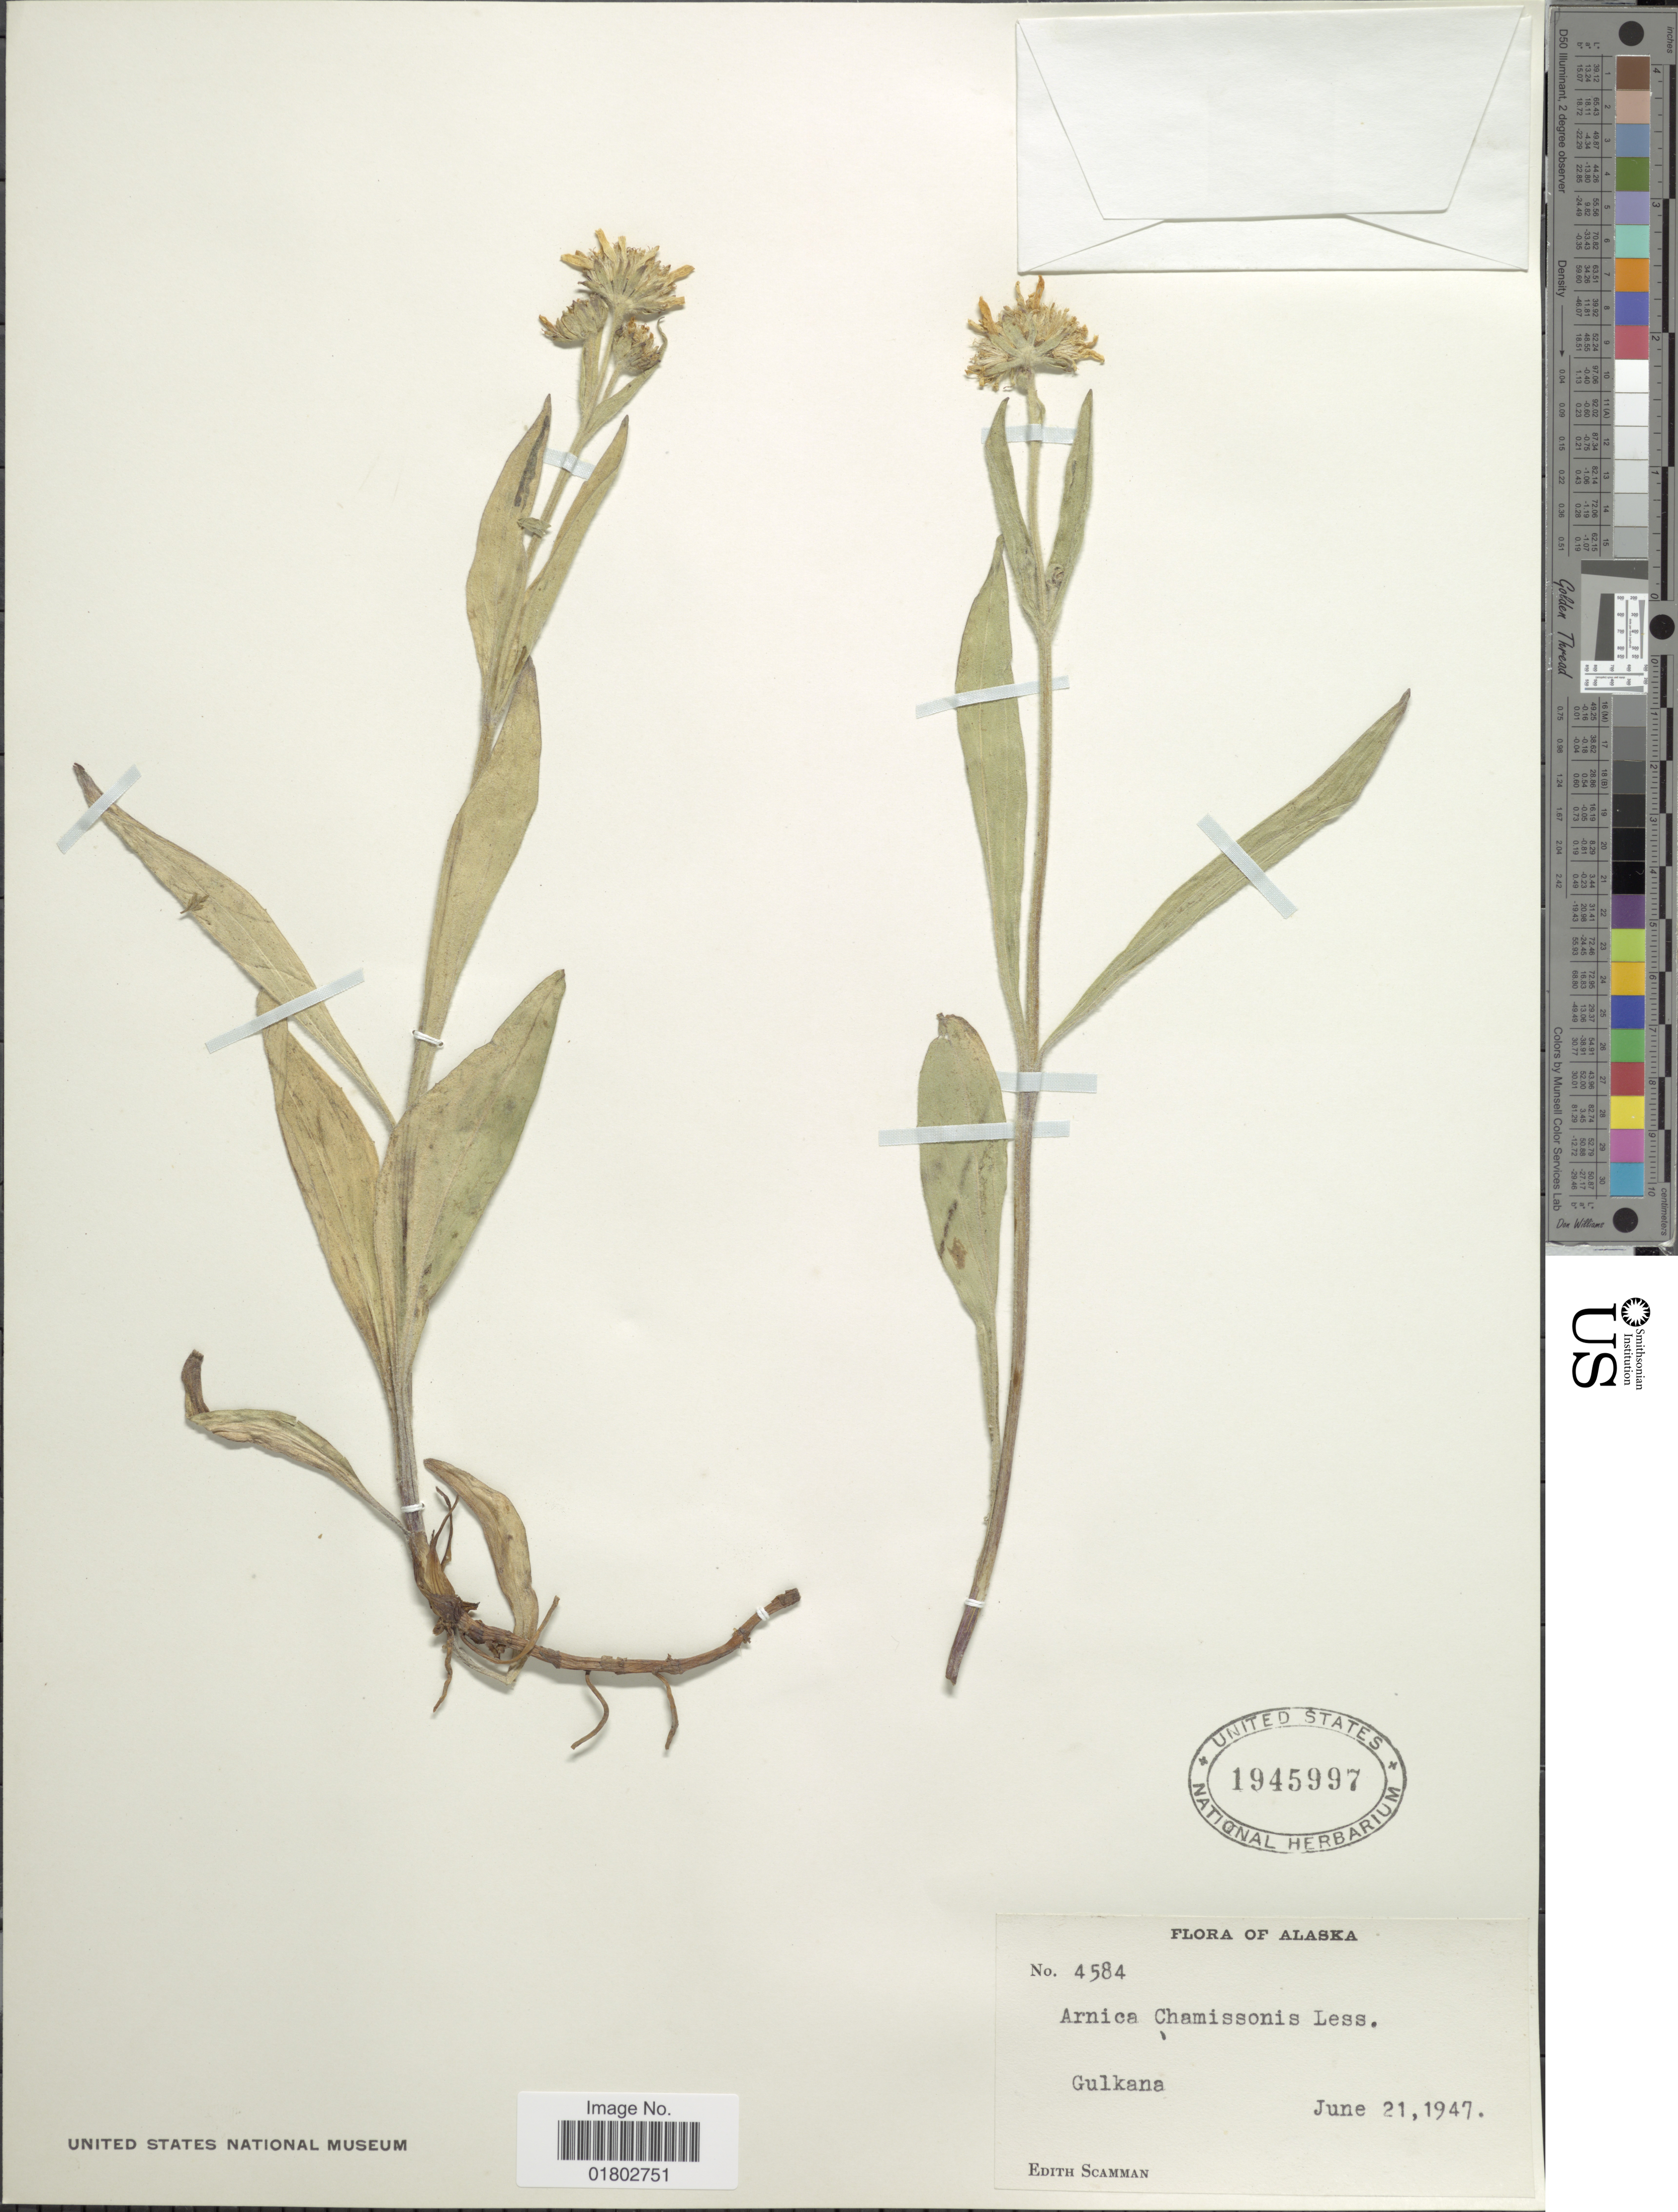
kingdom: Plantae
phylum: Tracheophyta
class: Magnoliopsida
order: Asterales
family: Asteraceae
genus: Arnica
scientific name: Arnica chamissonis subsp. genuina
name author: Maguire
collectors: E. Scamman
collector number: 4584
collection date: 1947-06-21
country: United States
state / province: Alaska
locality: Gulkana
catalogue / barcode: US 1945997